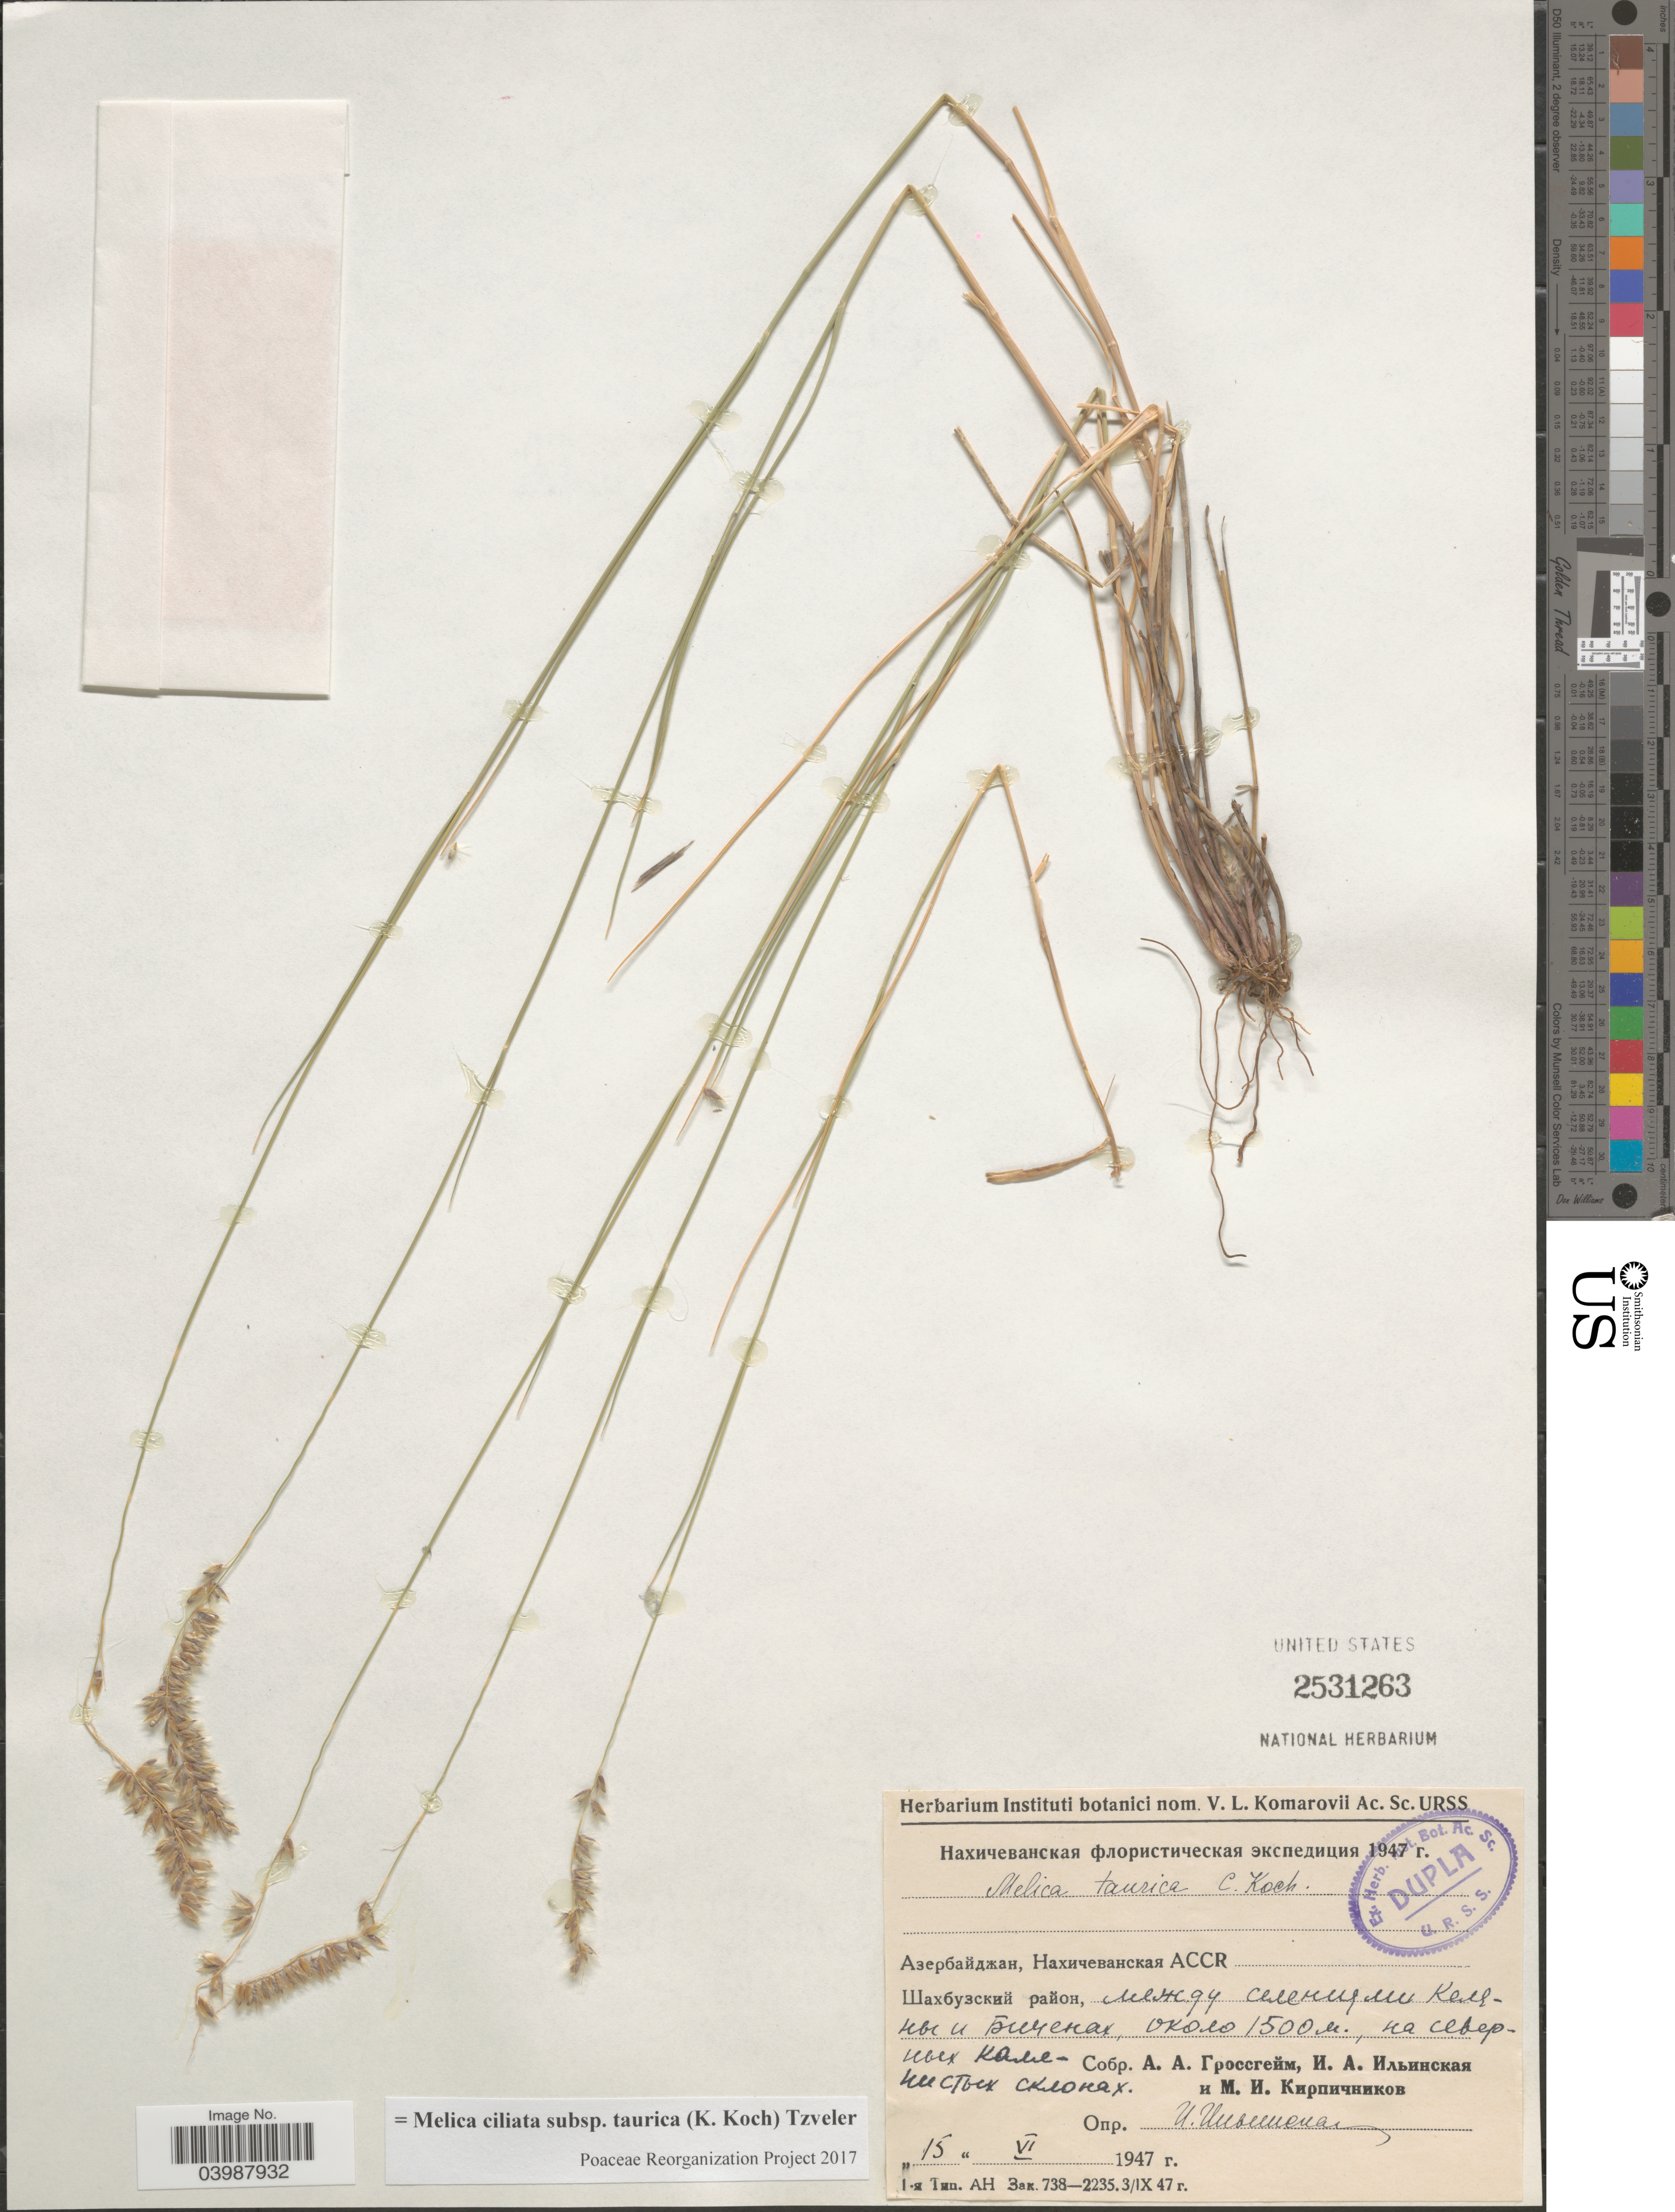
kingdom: Plantae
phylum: Tracheophyta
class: Liliopsida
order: Poales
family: Poaceae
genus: Melica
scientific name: Melica ciliata subsp. taurica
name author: (C. Koch) Tzvelev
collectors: A. Grossgeim, I. Ilinskaya & M. Kirpichnikov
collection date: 1947-06-15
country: Azerbaijan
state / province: Nakhchivan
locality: Shakhbuz District, between Kolani and Bichenek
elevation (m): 1500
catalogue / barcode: US 2531263